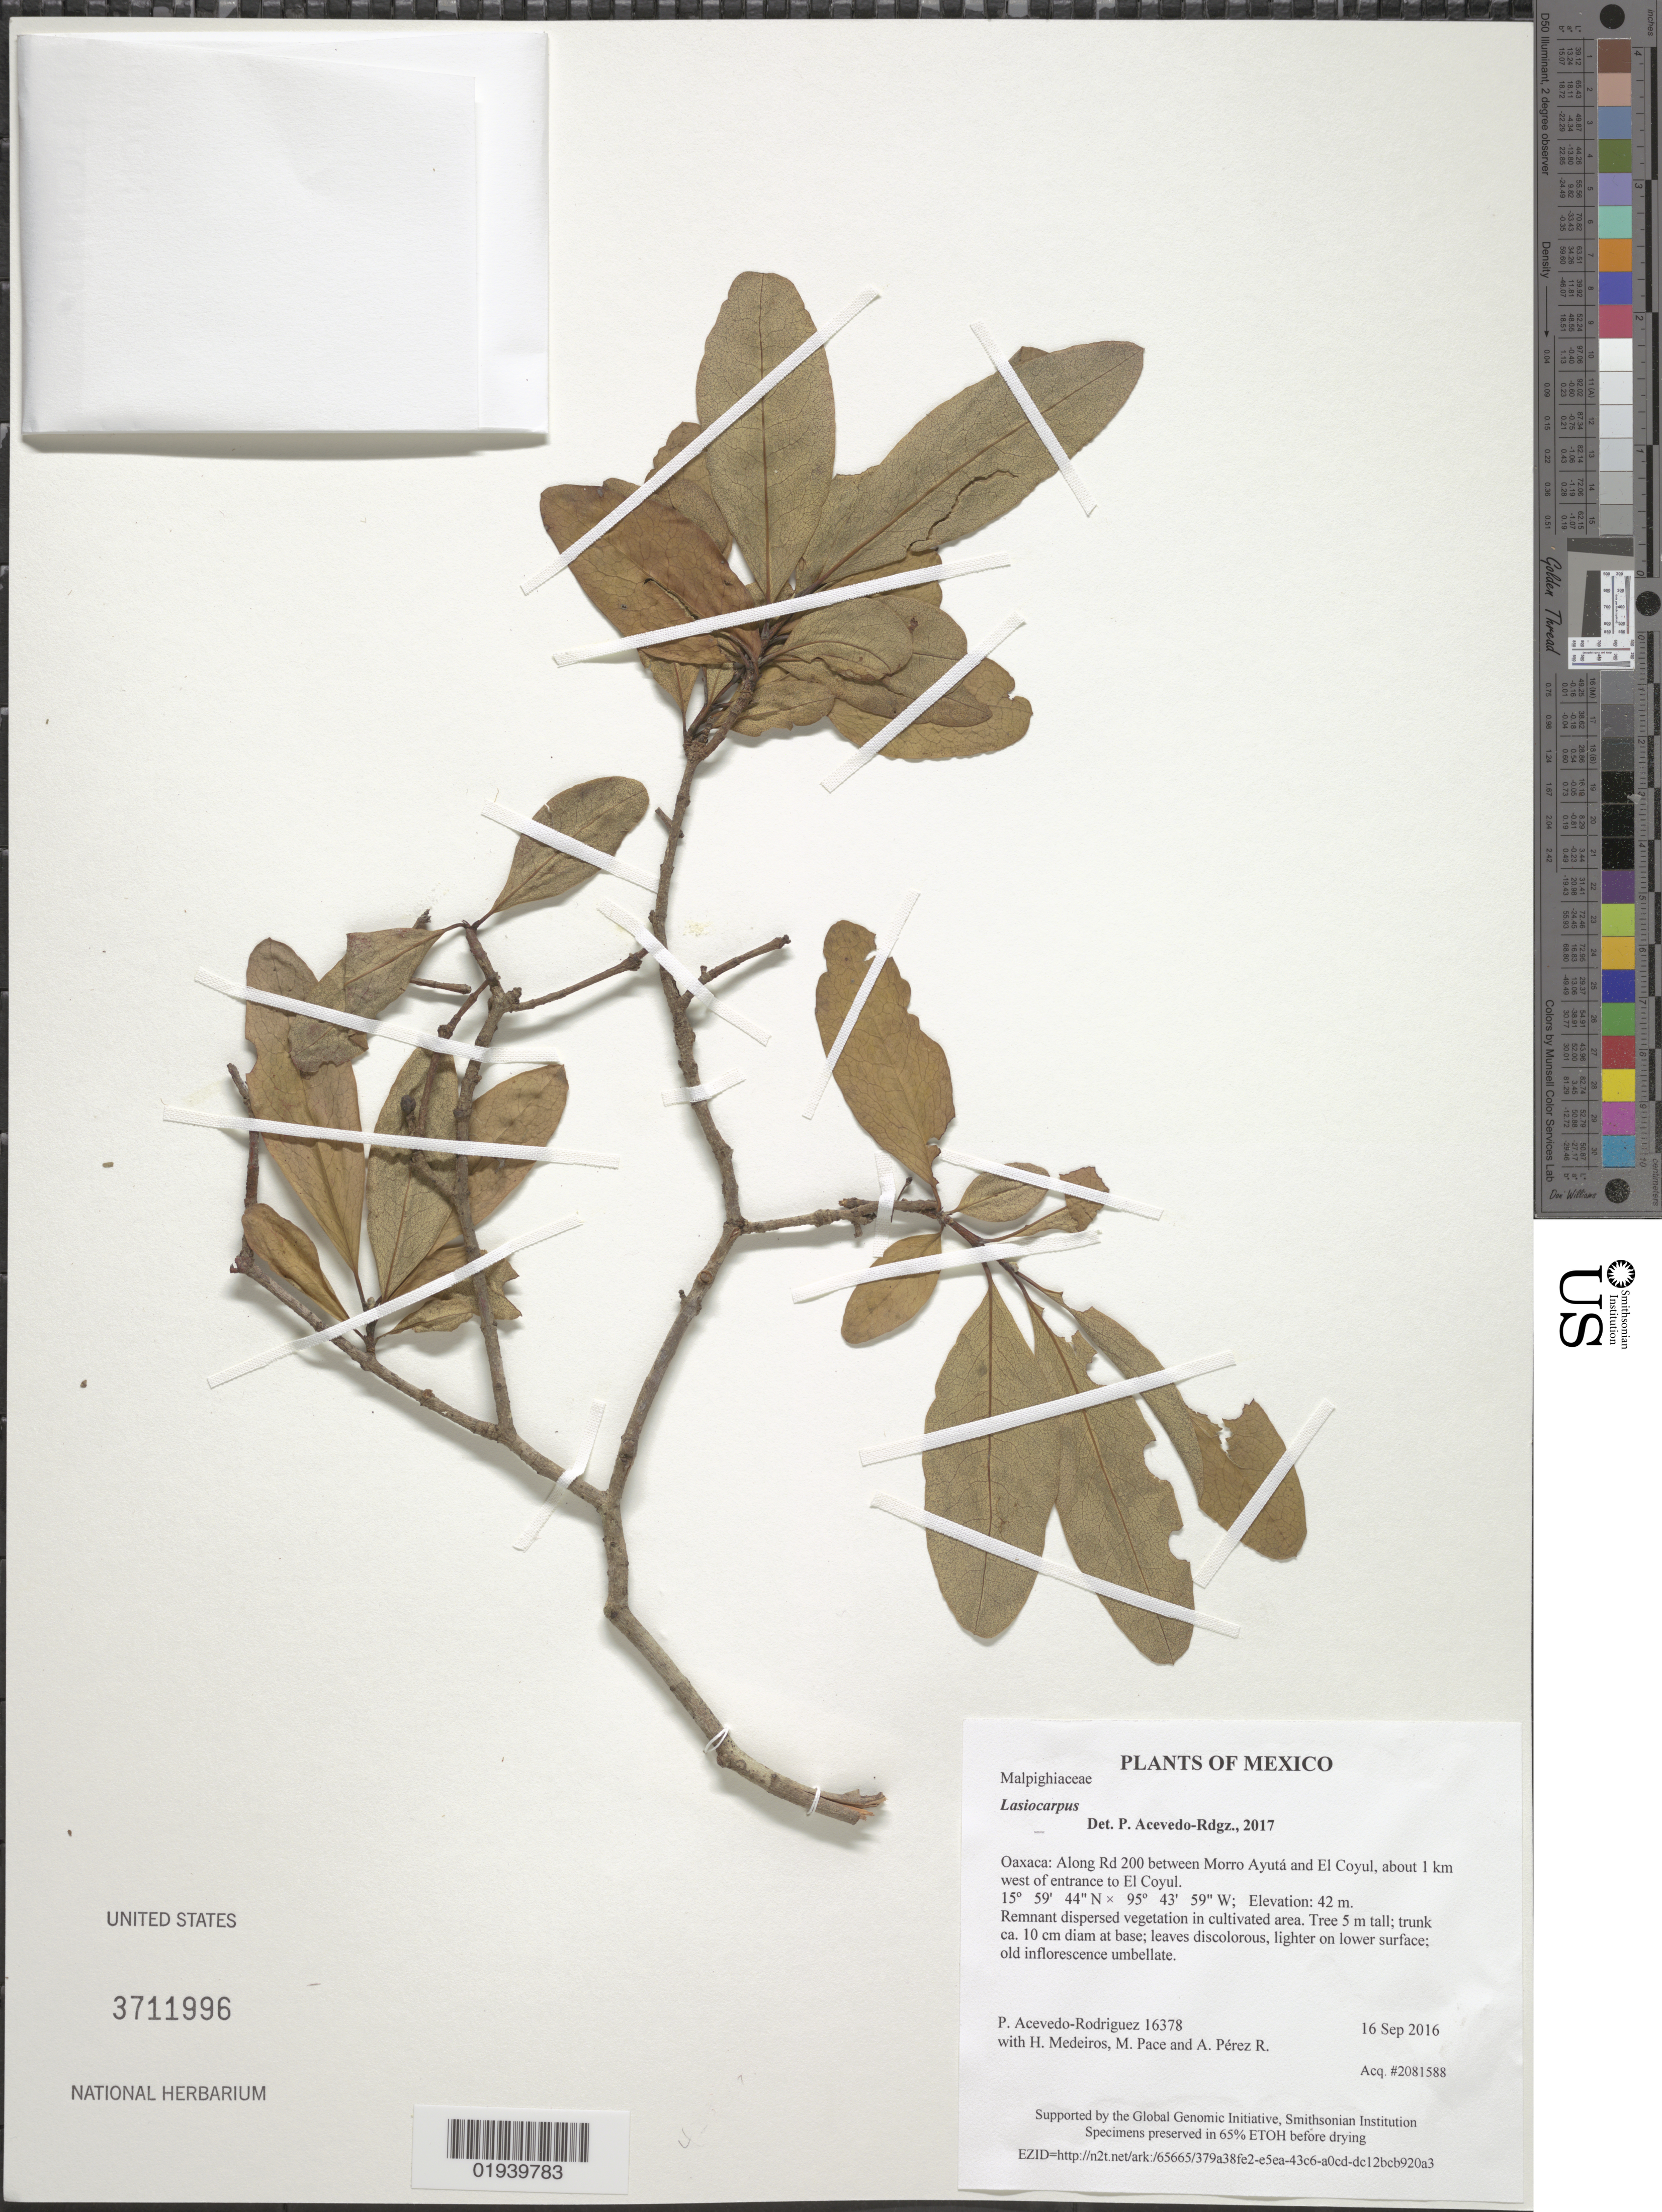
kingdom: Plantae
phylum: Tracheophyta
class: Magnoliopsida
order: Malpighiales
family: Malpighiaceae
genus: Lasiocarpus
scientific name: Lasiocarpus sp.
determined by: Acevedo-Rodriguez, P., (US), Smithsonian Institution - National Museum of Natural History (UNITED STATES)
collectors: P. Acevedo-Rodr., H. Medeiros, M. R. Pace & A. Pérez R.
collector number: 16378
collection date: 2016-09-16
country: Mexico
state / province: Oaxaca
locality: Along Rd 200 between Morro Ayutá and El Coyul, about 1 km west of entrance to El Coyul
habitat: remnant dispersed vegetation in cultivated area.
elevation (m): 42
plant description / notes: Also see the Wood Collection; US, MO, K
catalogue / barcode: US 3711996